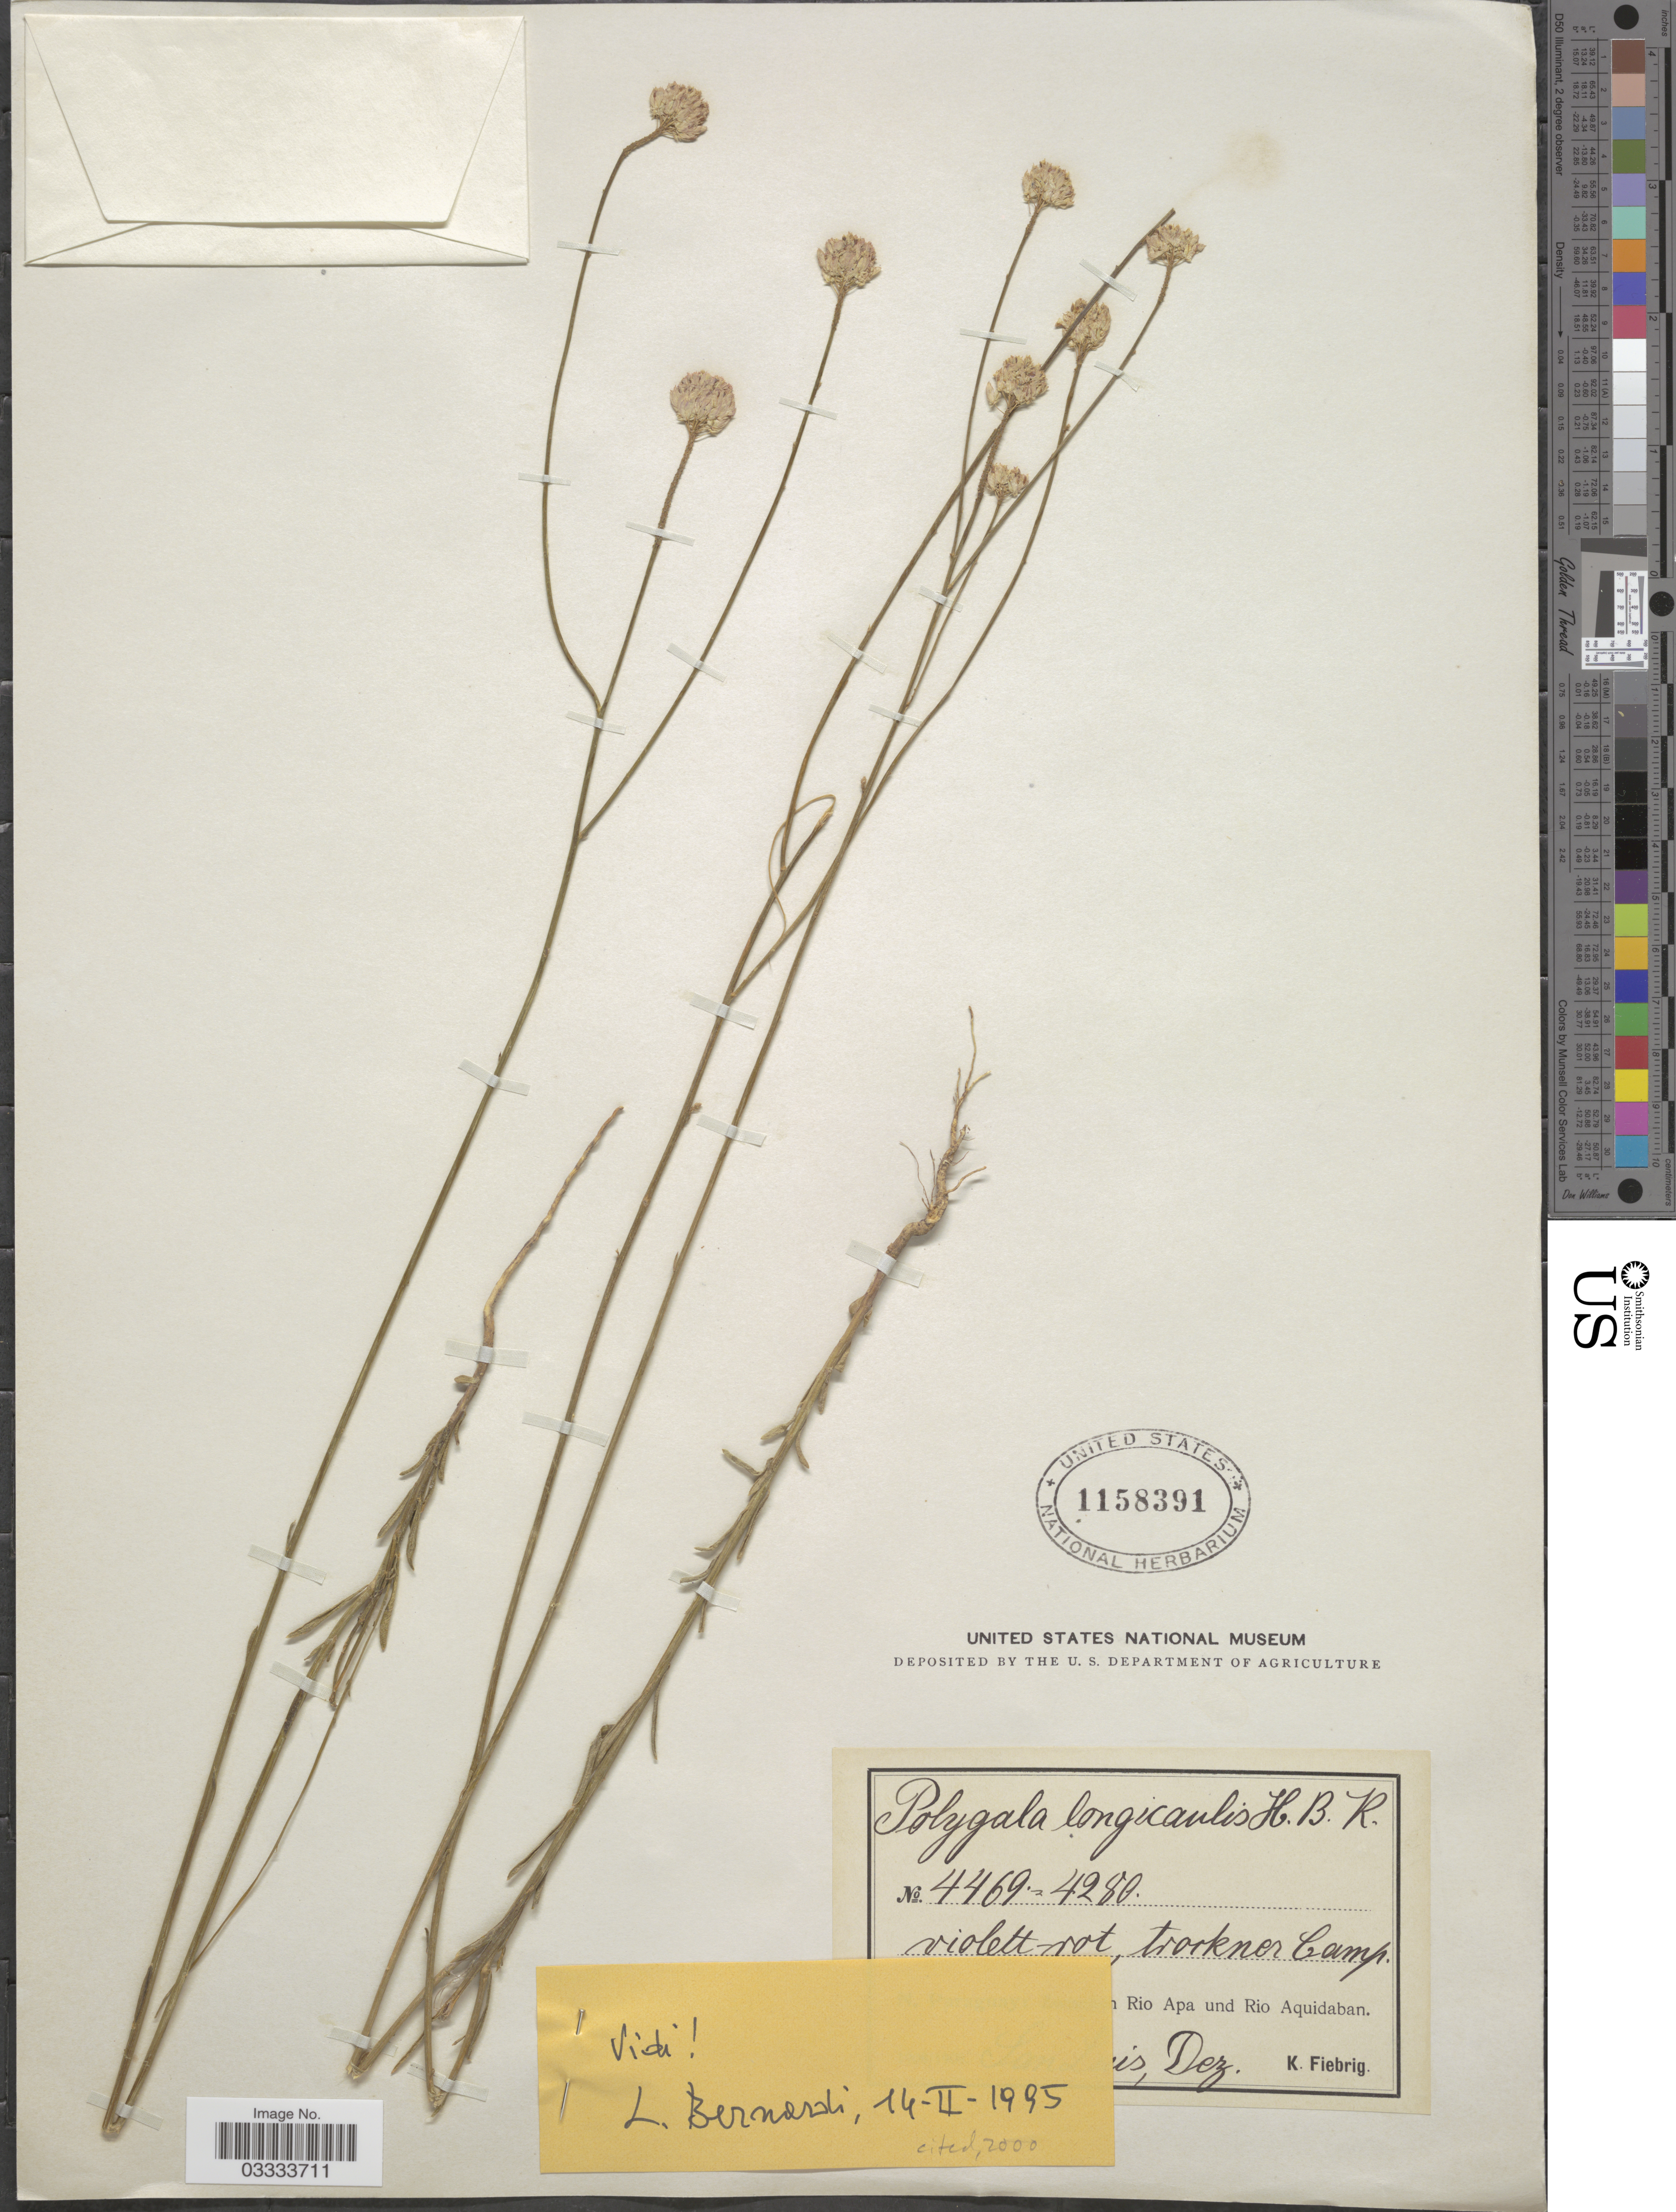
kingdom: Plantae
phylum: Tracheophyta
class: Magnoliopsida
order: Fabales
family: Polygalaceae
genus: Polygala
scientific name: Polygala longicaulis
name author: Kunth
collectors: K. Fiebrig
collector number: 4469/4280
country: Paraguay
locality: [illegible text] Rio Apa und Rio Aquidaban.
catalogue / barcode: US 1158391